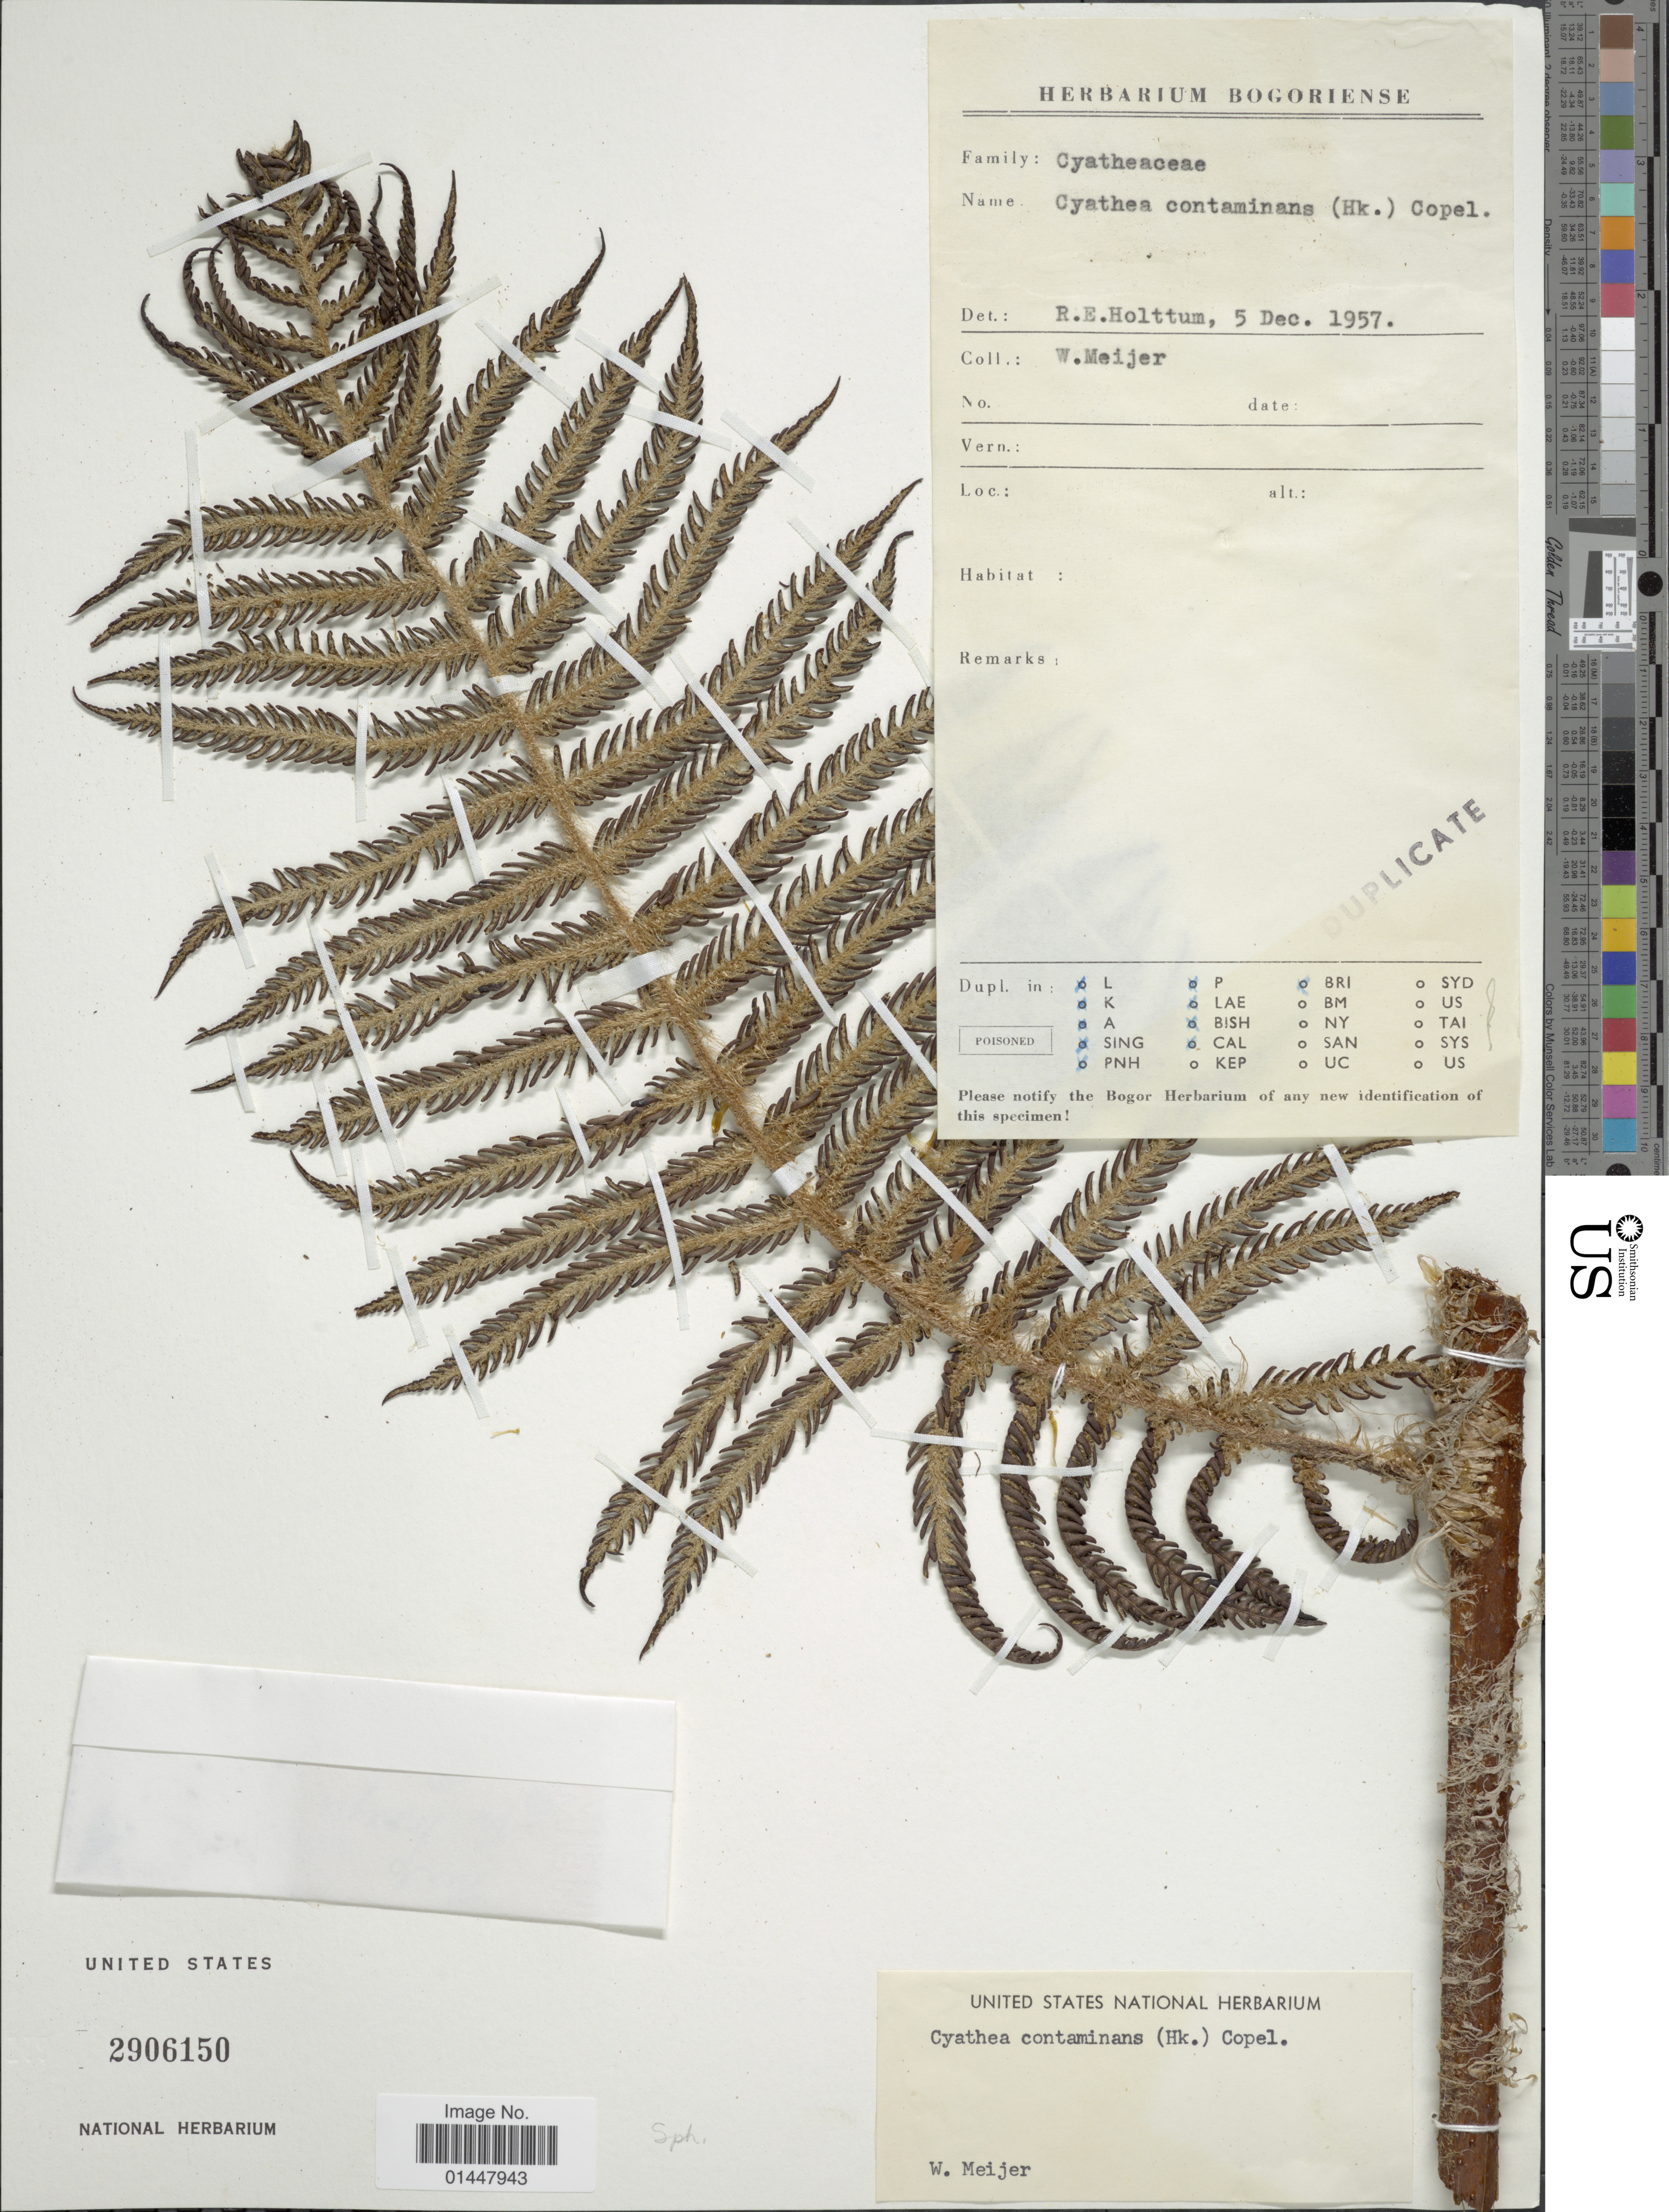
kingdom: Plantae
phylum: Tracheophyta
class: Polypodiopsida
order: Cyatheales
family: Cyatheaceae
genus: Sphaeropteris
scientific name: Sphaeropteris sp.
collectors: W. Meijer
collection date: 1957-12-05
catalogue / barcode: US 2906150